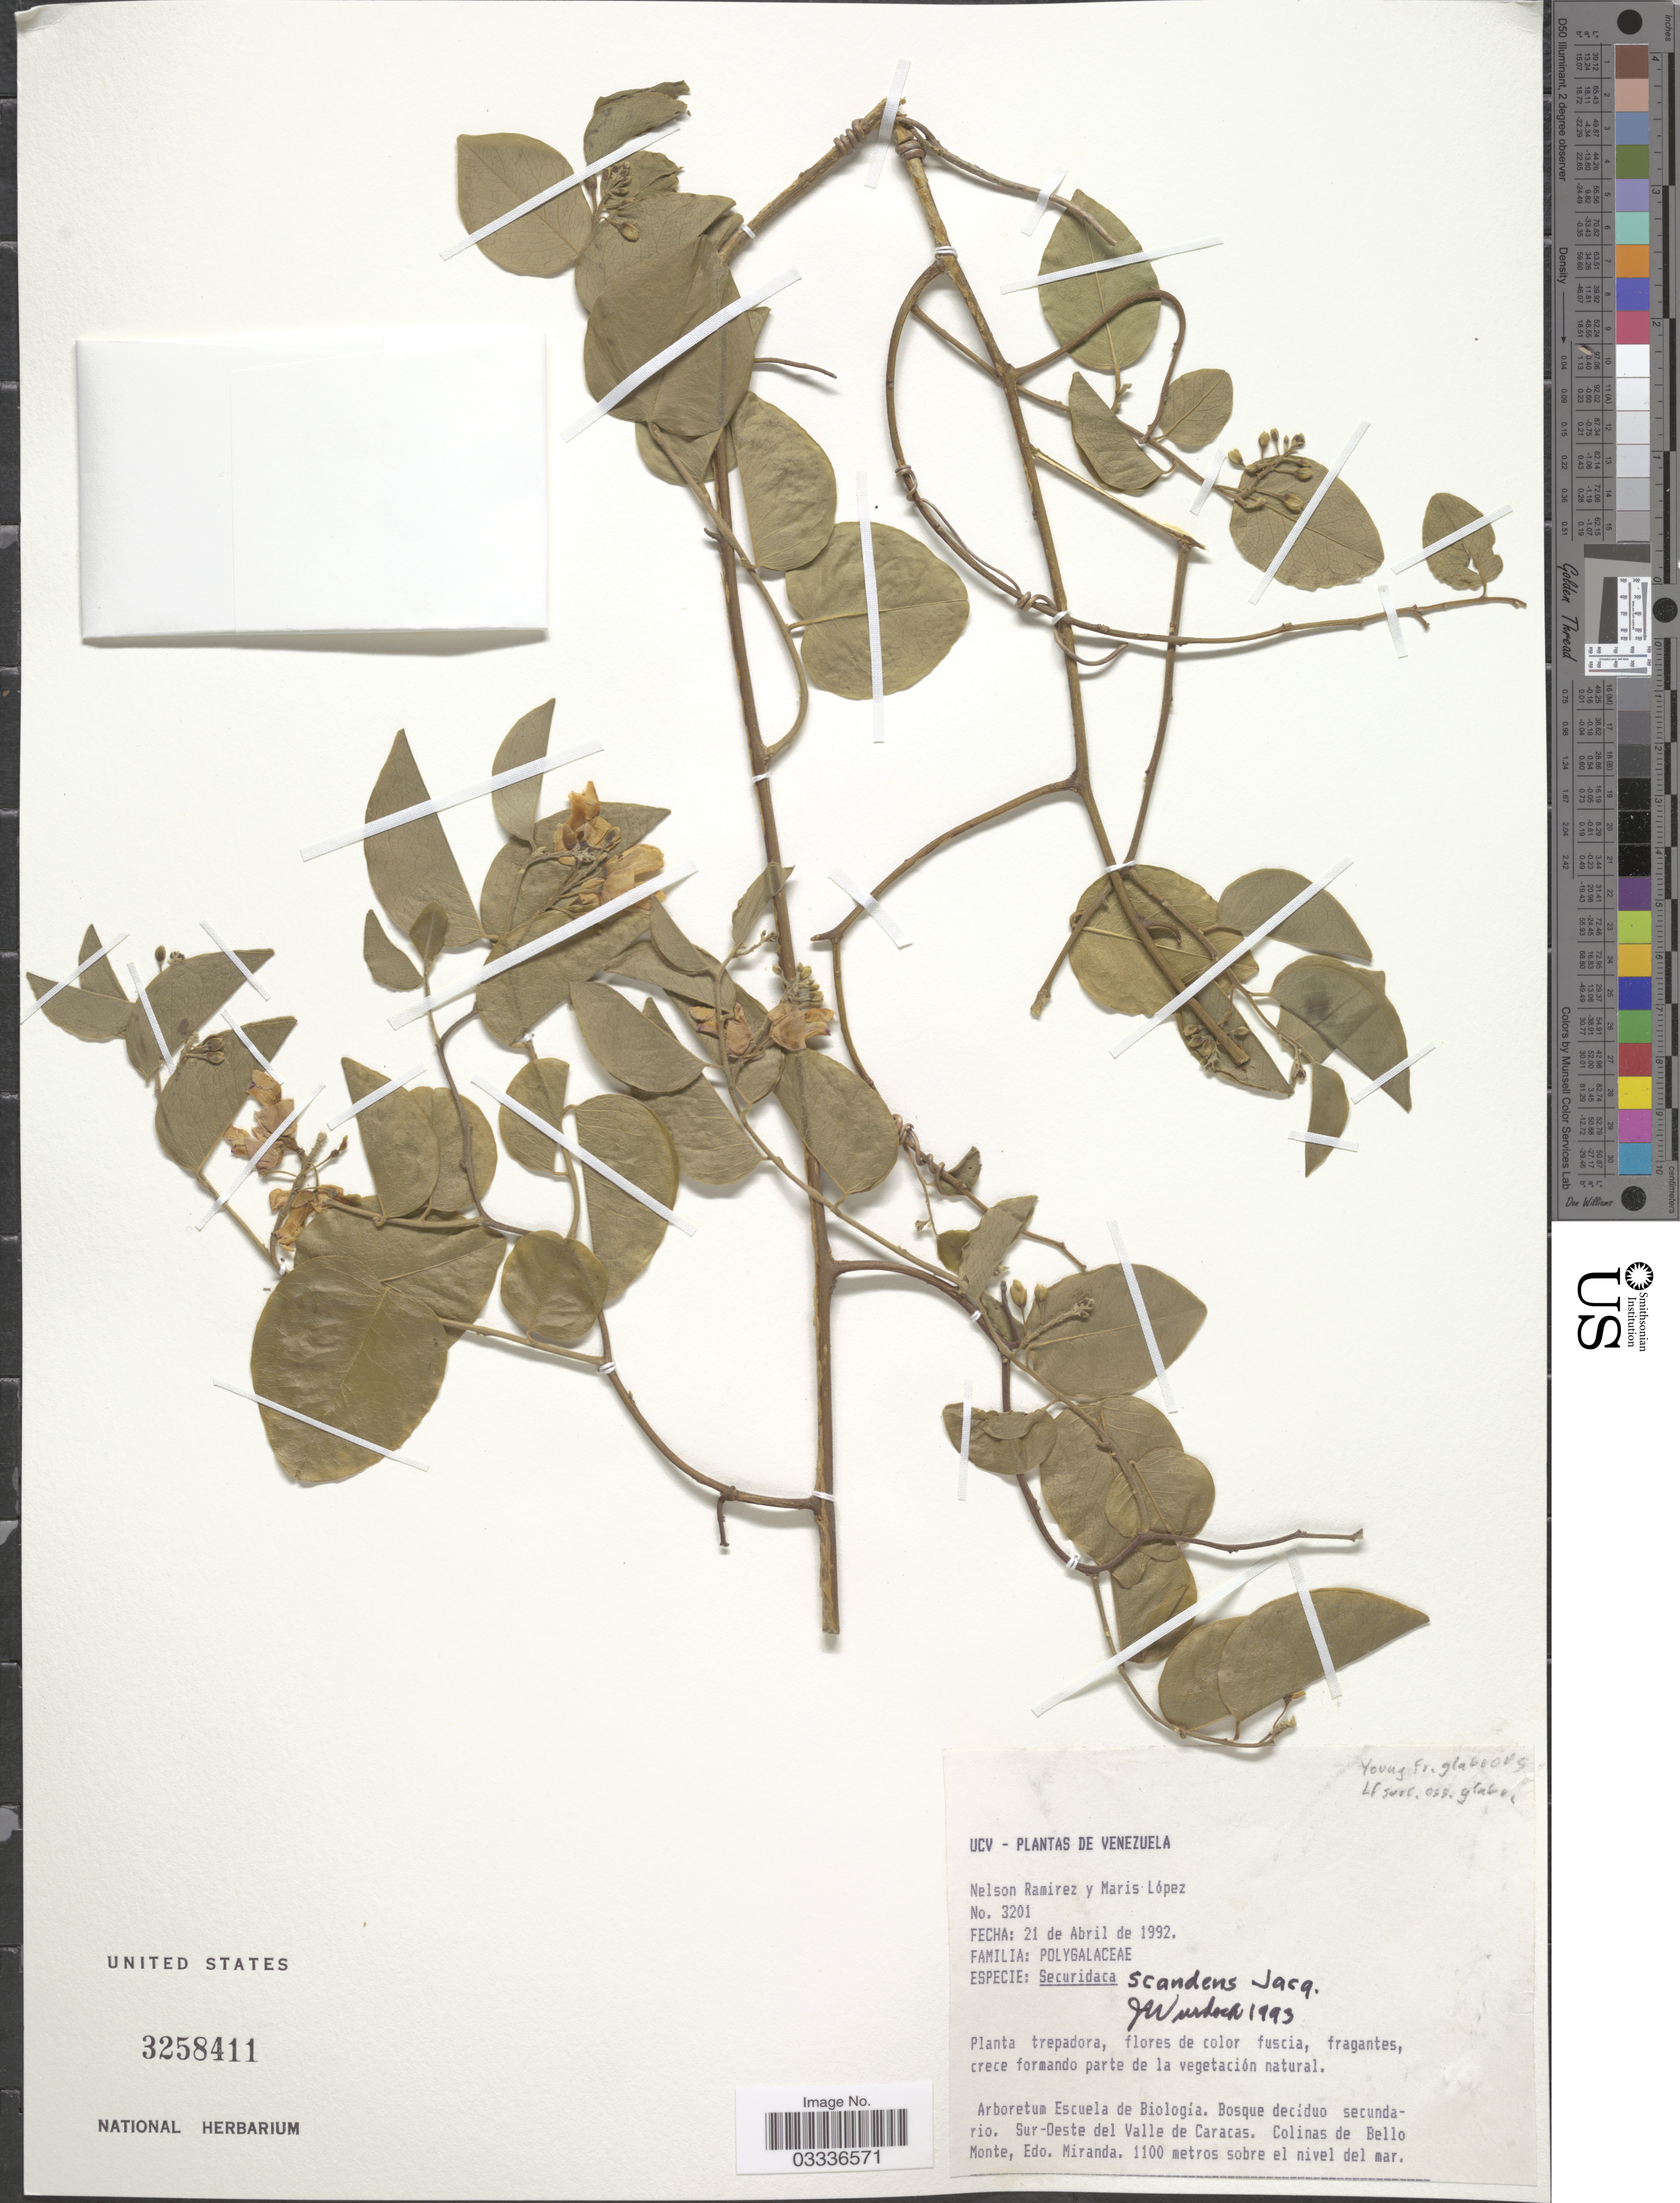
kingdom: Plantae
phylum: Tracheophyta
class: Magnoliopsida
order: Fabales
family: Polygalaceae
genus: Securidaca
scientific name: Securidaca scandens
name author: Jacq.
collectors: N. Ramírez & M. López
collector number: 3201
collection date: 1992-04-21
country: Venezuela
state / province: Miranda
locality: Arboretum Escuela de Biología. Sur-Oeste del Valle de Caracas. Colinas de Bello Monte.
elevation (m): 1100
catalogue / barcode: US 3258411